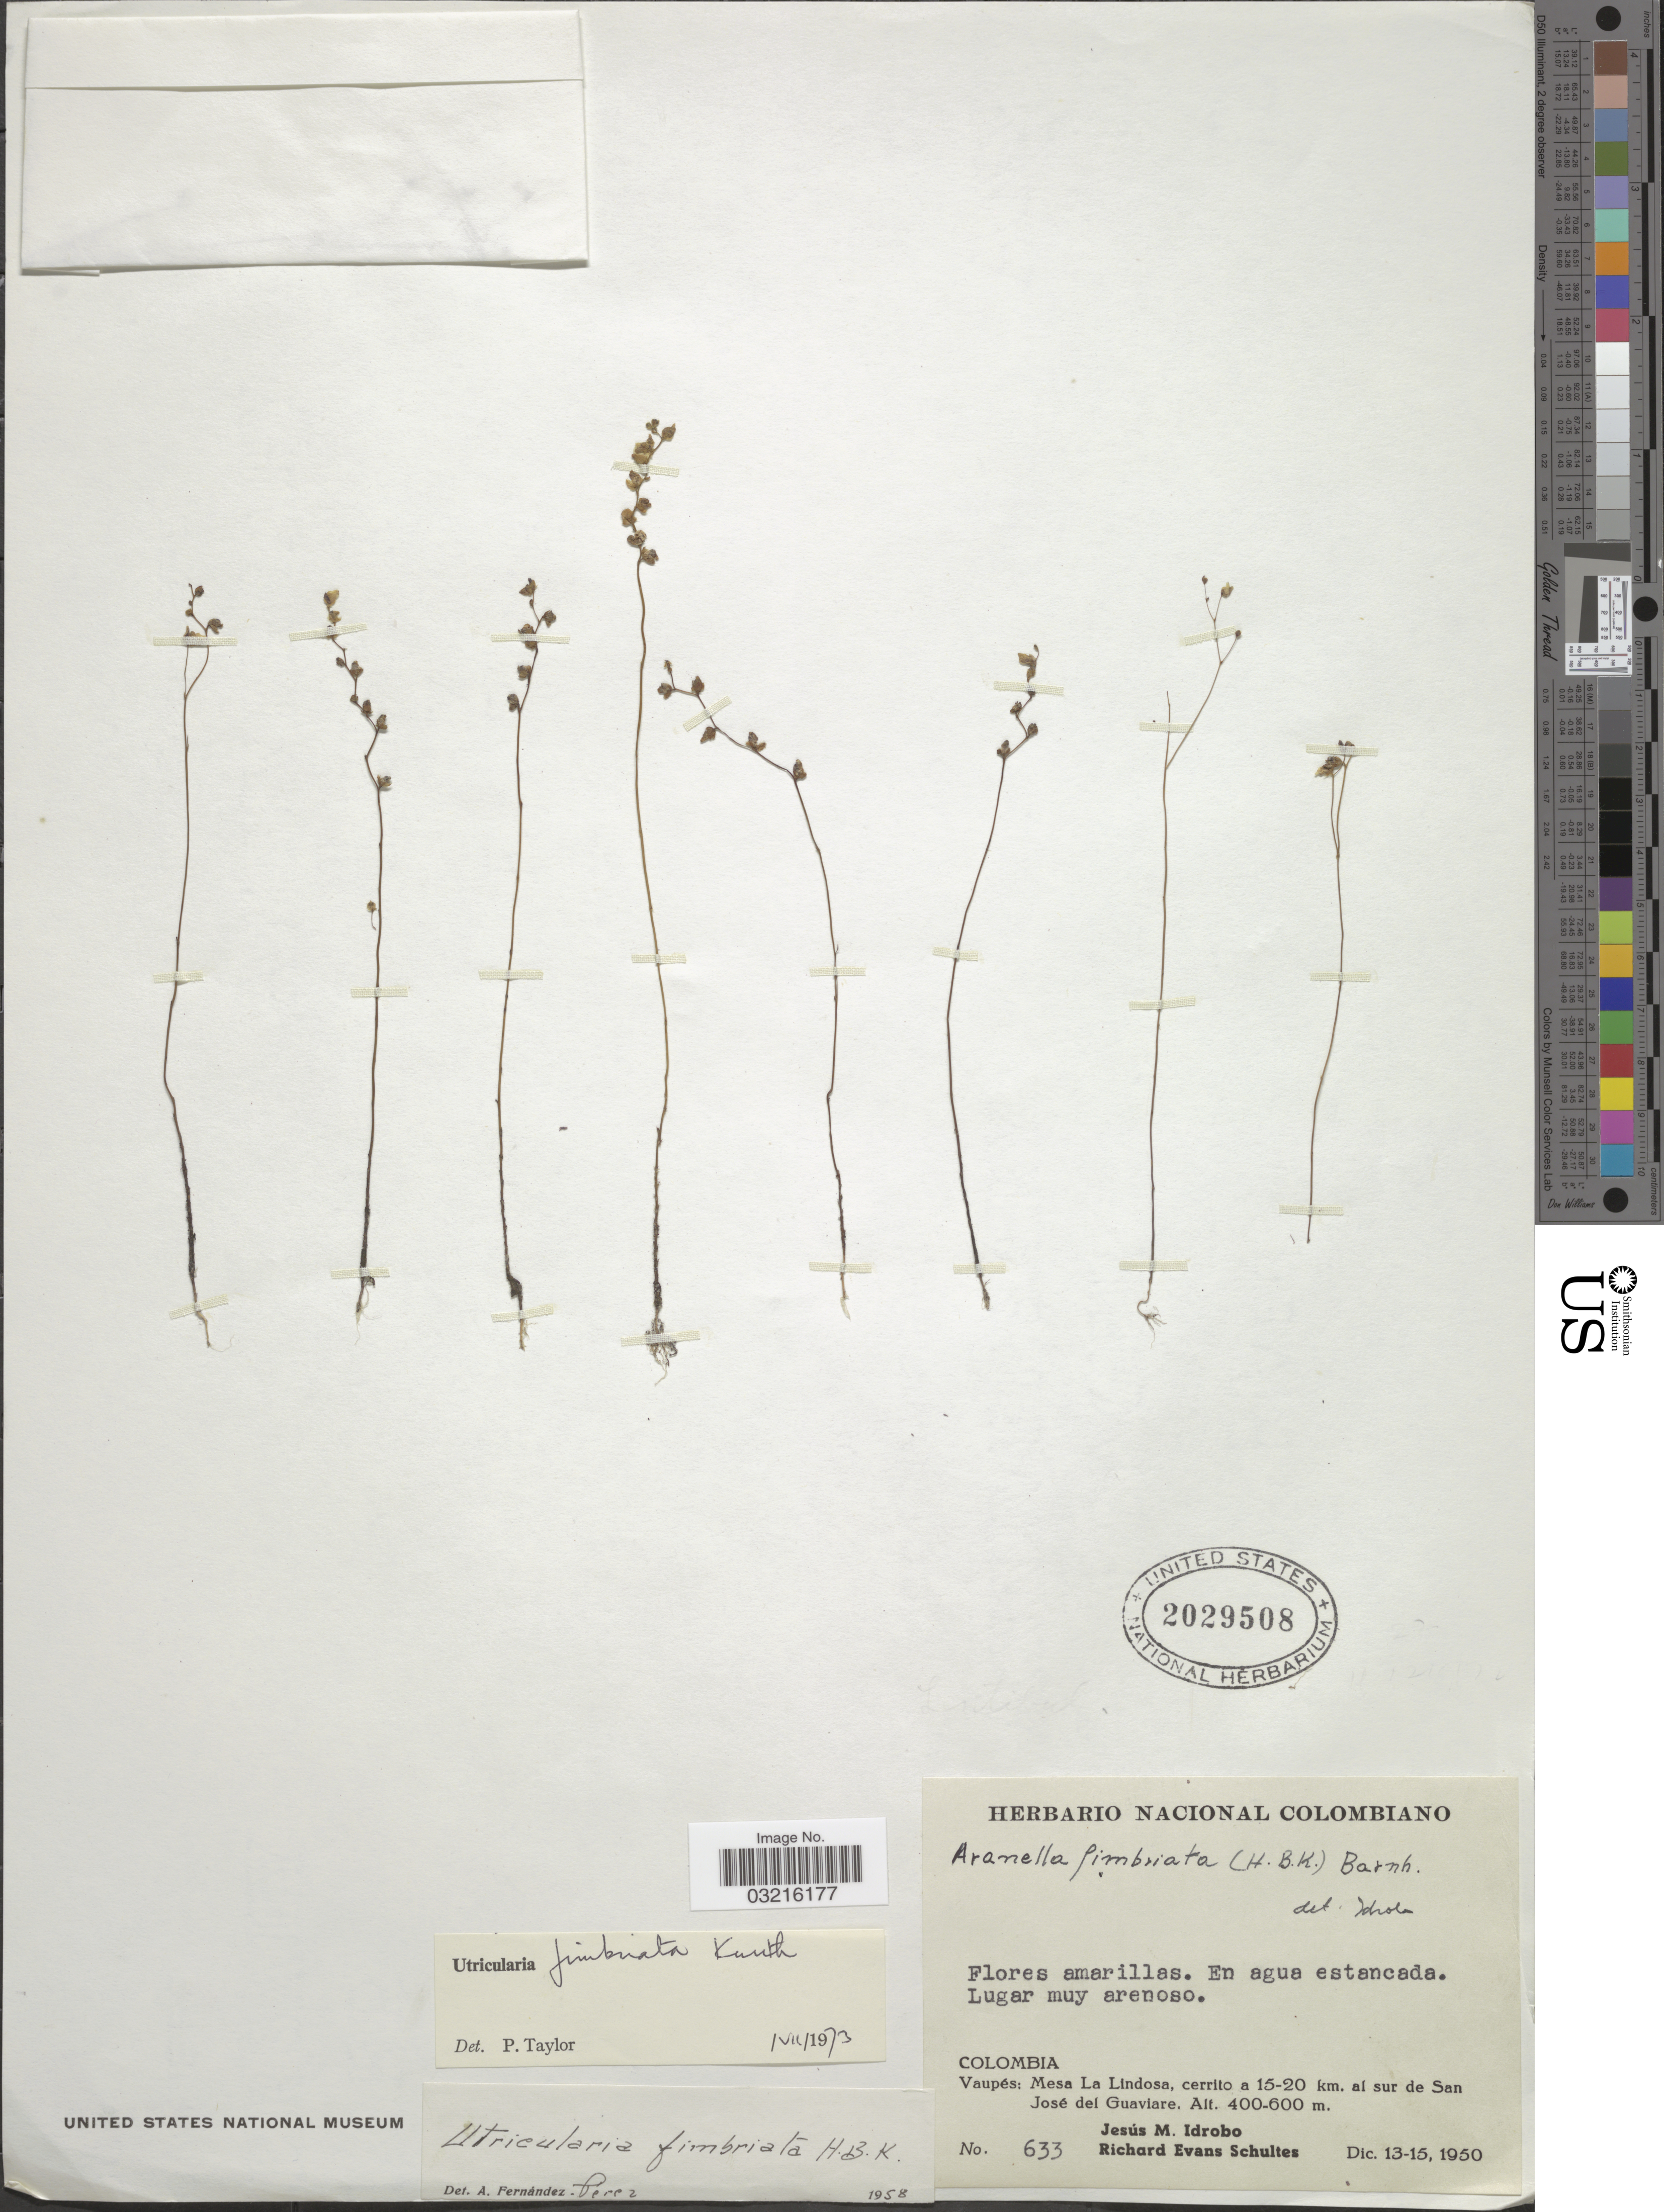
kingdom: Plantae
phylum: Tracheophyta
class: Magnoliopsida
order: Lamiales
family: Lentibulariaceae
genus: Utricularia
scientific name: Utricularia fimbriata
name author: Kunth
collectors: J. M. Idrobo & R. E. Schultes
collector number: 633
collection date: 1950-12-13/1950-12-15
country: Colombia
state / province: Vaupés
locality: Mesa La Lindosa, cerrito a 15-20 km. al sur de San José del Guaviare.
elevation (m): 400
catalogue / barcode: US 2029508